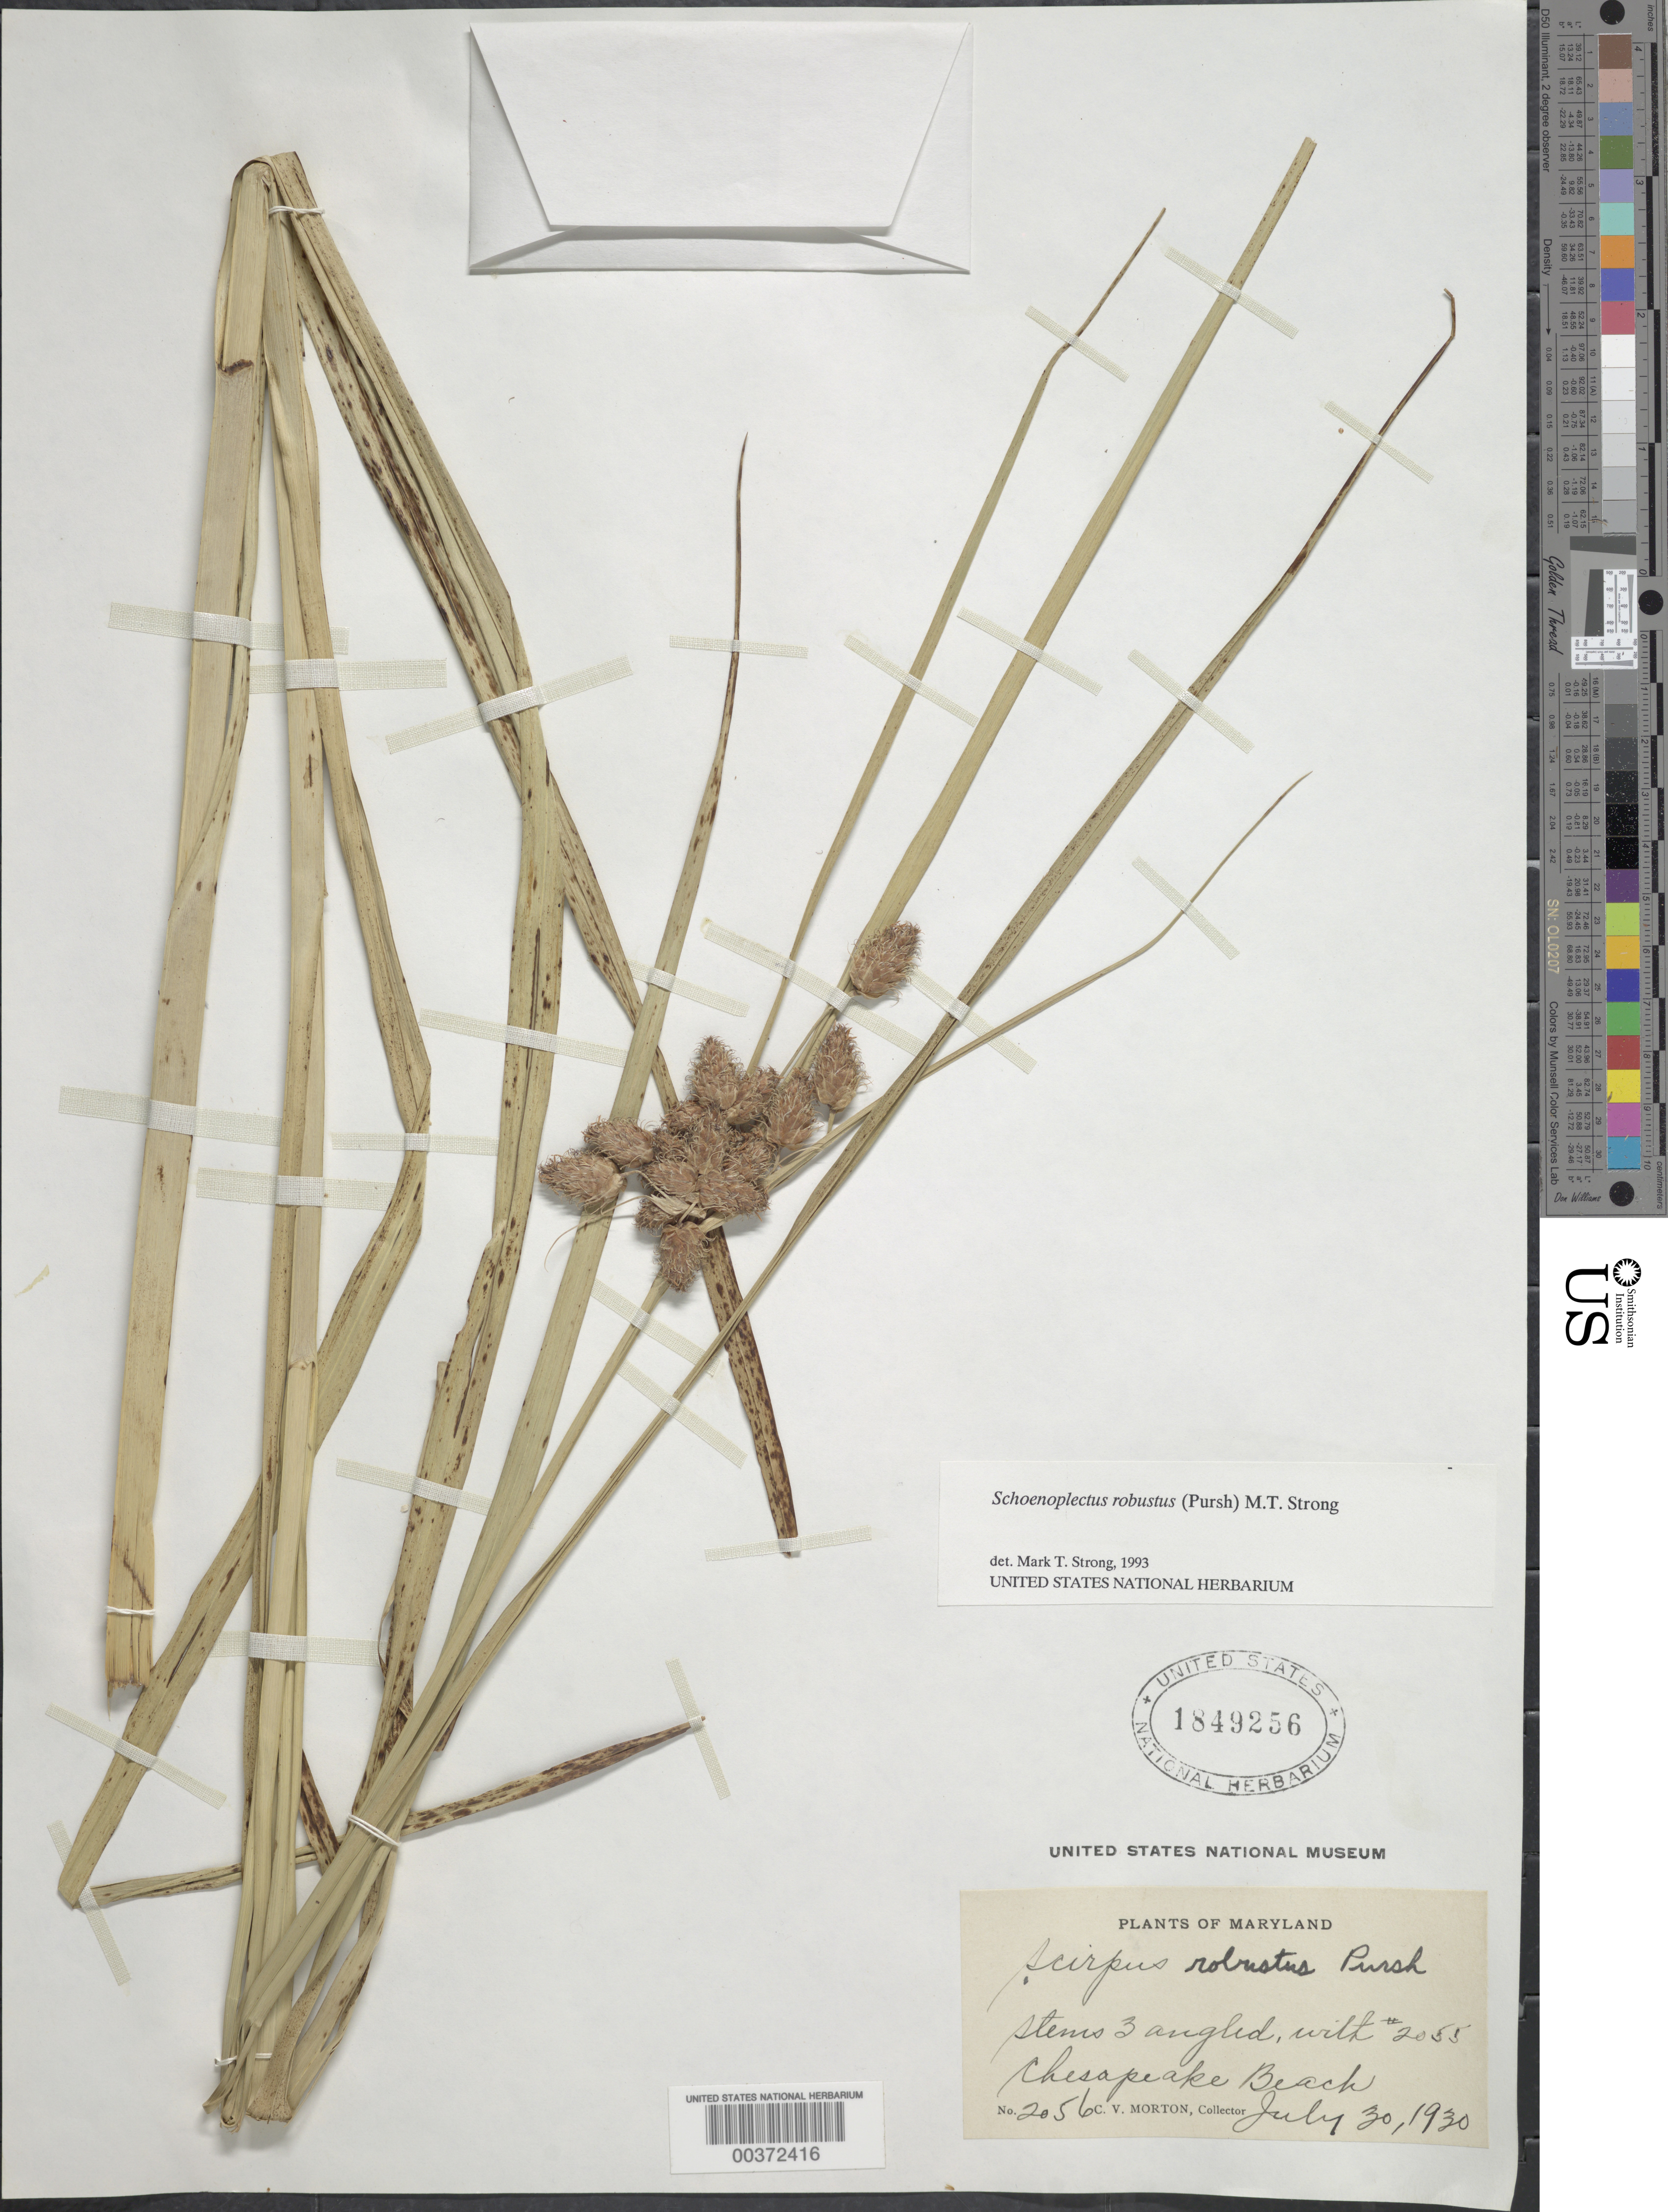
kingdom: Plantae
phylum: Tracheophyta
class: Liliopsida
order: Poales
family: Cyperaceae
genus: Bolboschoenus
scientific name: Bolboschoenus robustus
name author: (Pursh) Soják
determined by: Strong, M. T., (US), Smithsonian Institution - National Museum of Natural History (UNITED STATES)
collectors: C. V. Morton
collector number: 2056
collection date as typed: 30 Jul 1930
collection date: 1930-07-30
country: United States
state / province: Maryland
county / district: Calvert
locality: Chesapeake Beach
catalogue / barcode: US 1849256